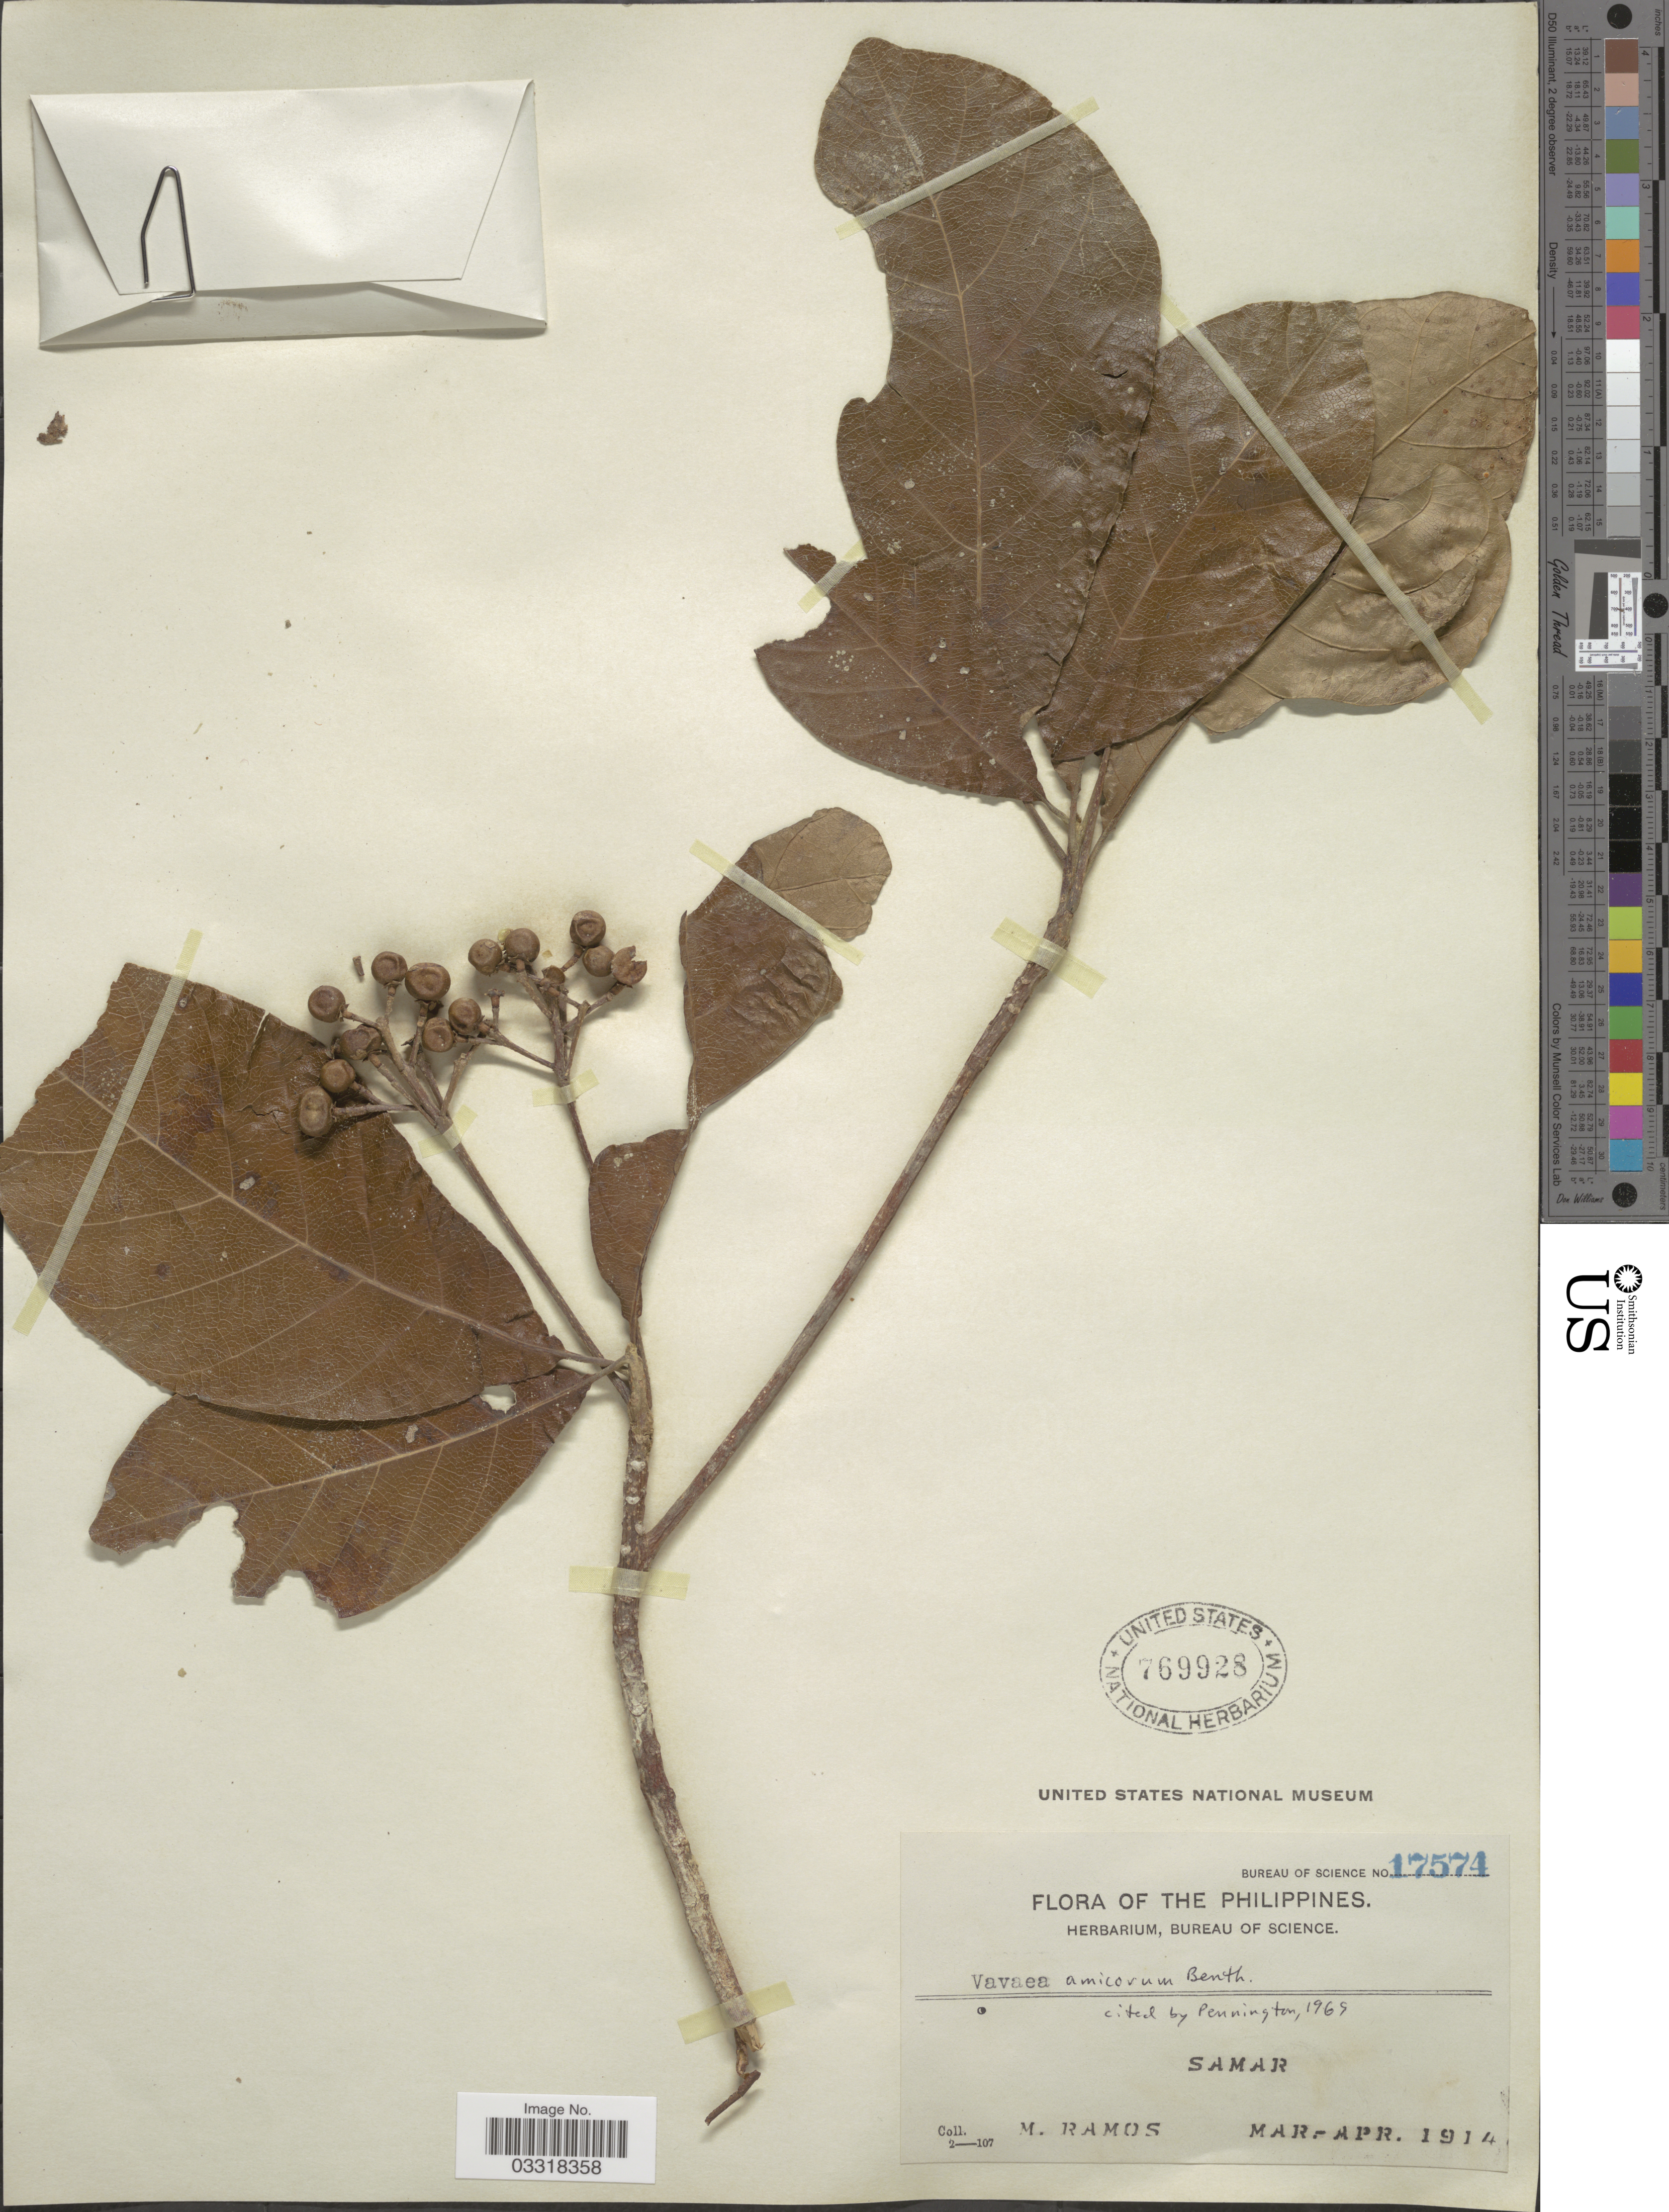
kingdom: Plantae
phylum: Tracheophyta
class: Magnoliopsida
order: Sapindales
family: Meliaceae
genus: Vavaea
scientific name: Vavaea amicorum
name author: Benth.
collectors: M. Ramos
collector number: Bureau of Science 17574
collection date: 1914-03/1914-04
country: Philippines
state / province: Eastern Visayas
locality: Samar.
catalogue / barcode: US 769928